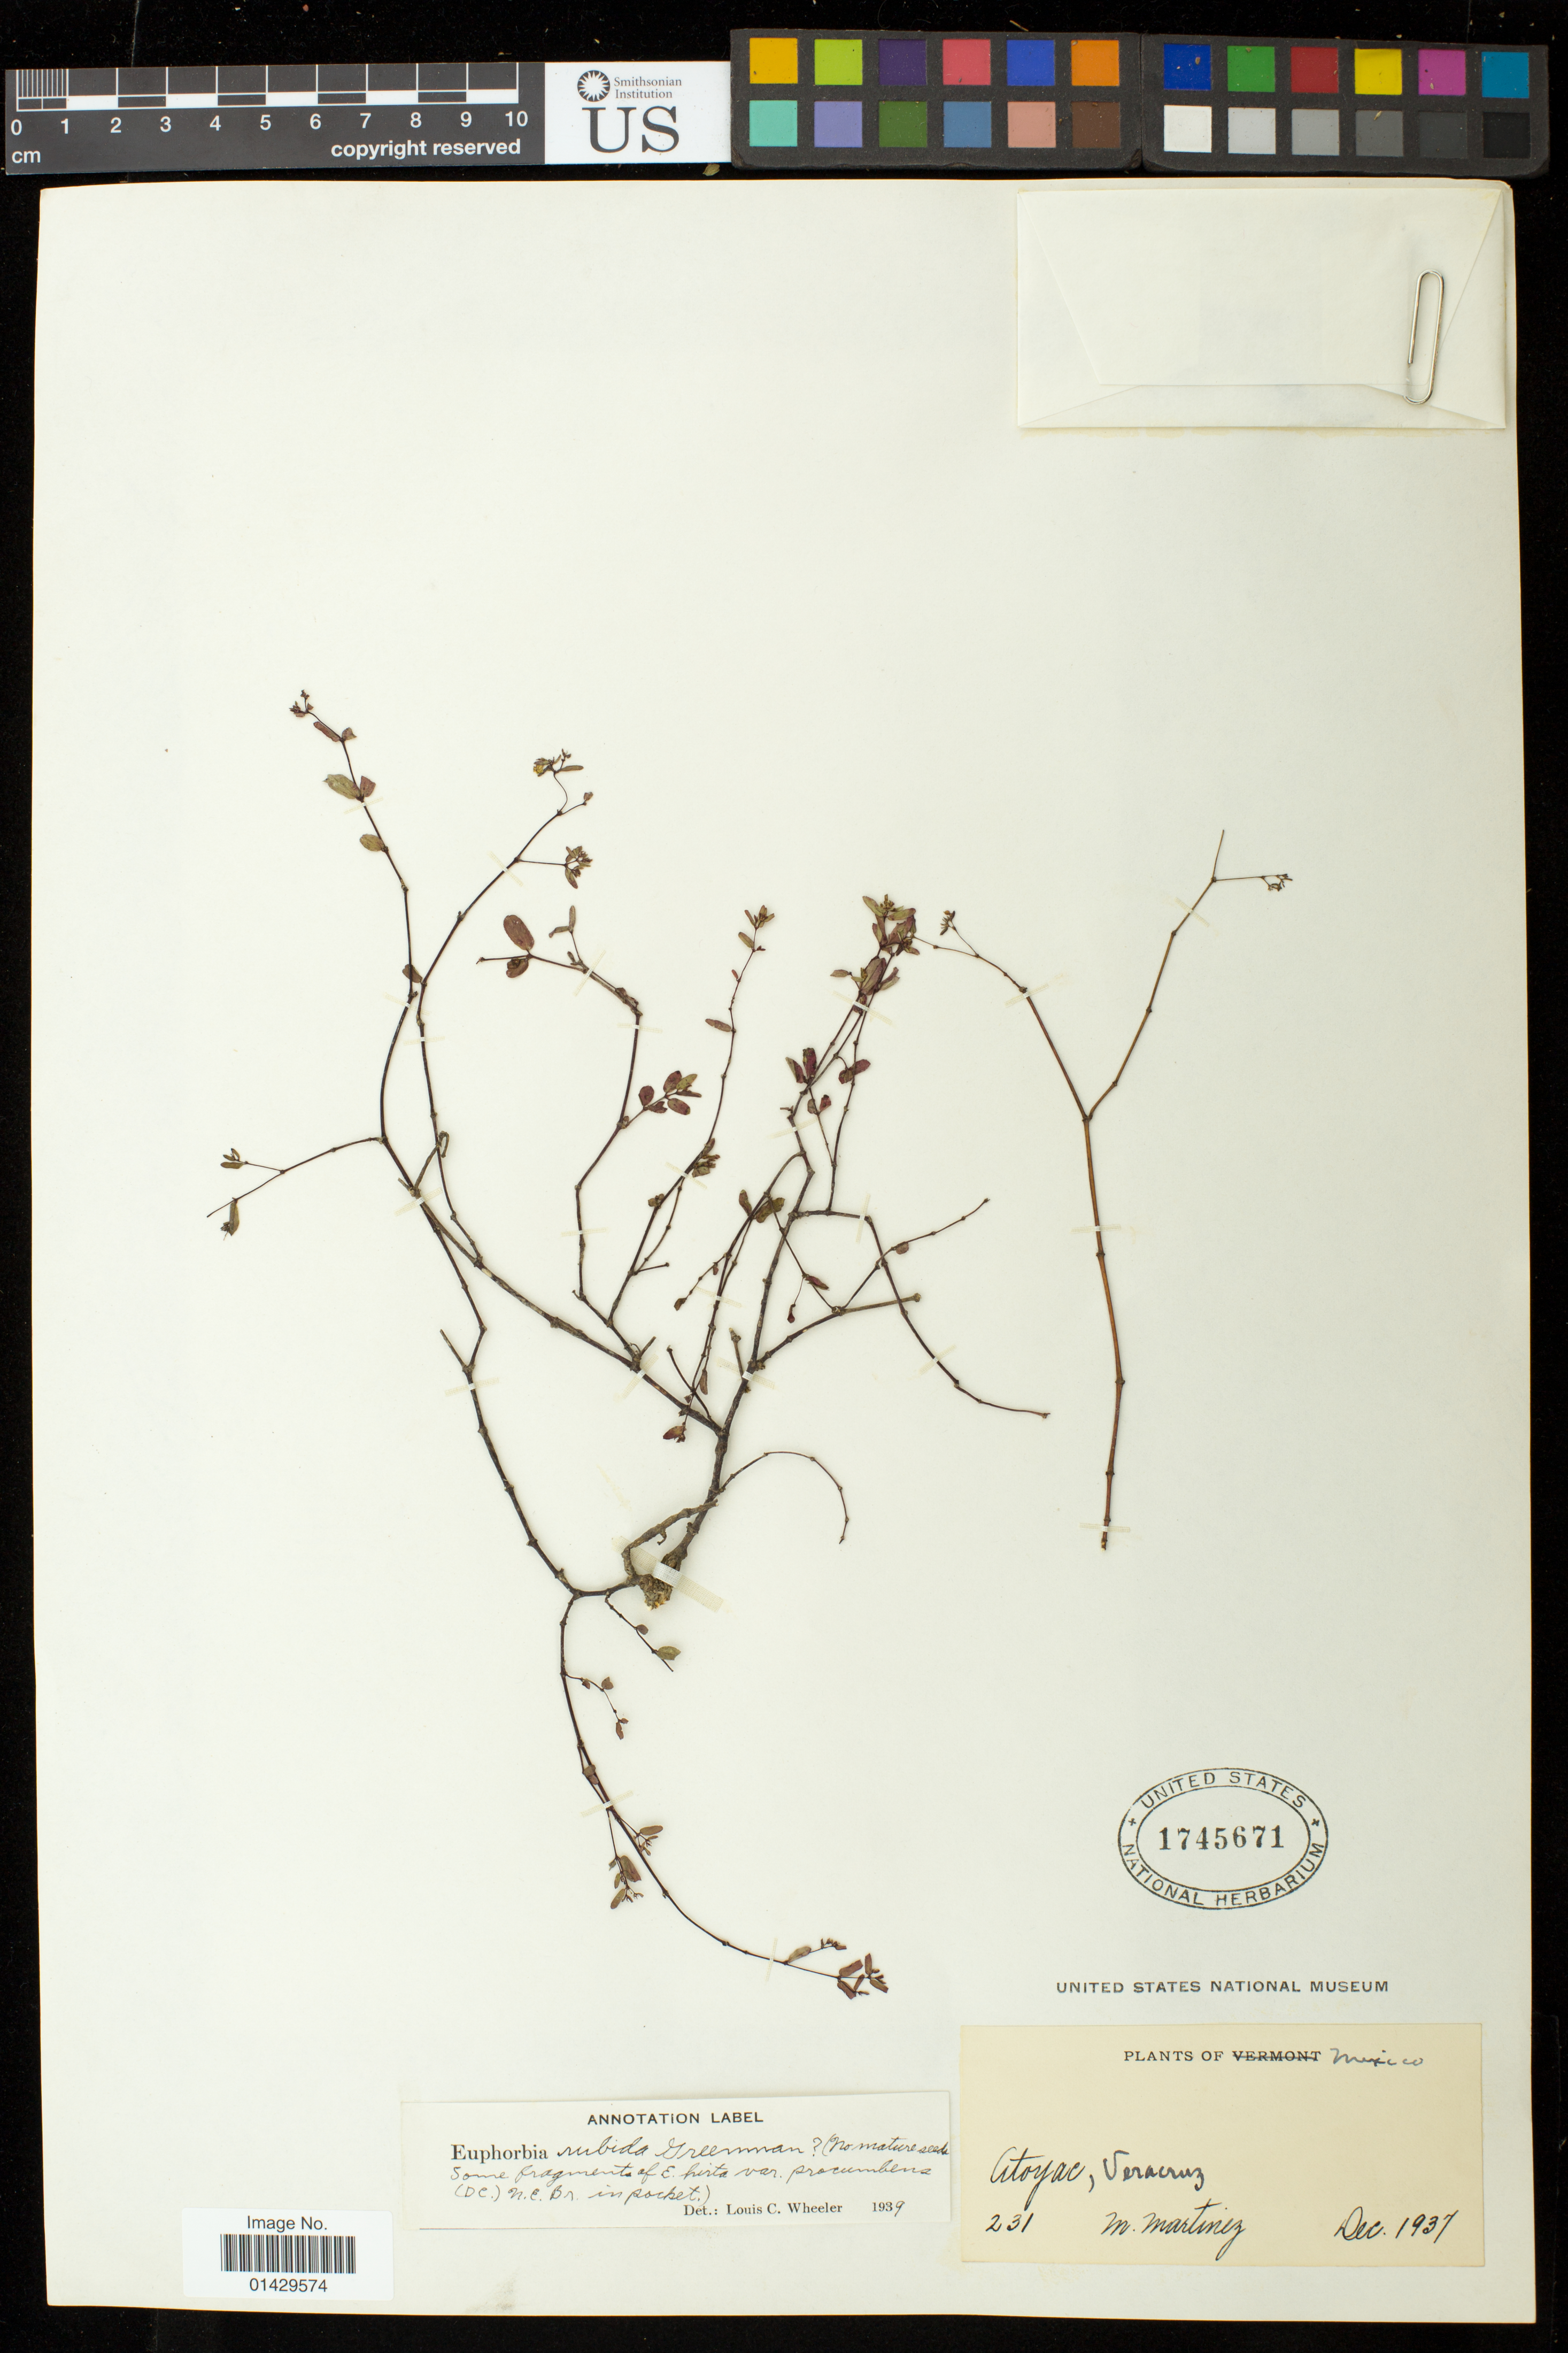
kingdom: Plantae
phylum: Tracheophyta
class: Magnoliopsida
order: Malpighiales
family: Euphorbiaceae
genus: Euphorbia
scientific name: Euphorbia anychioides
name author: Boiss.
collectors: M. Martinez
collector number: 231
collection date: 1937-12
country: Mexico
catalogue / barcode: US 1745671